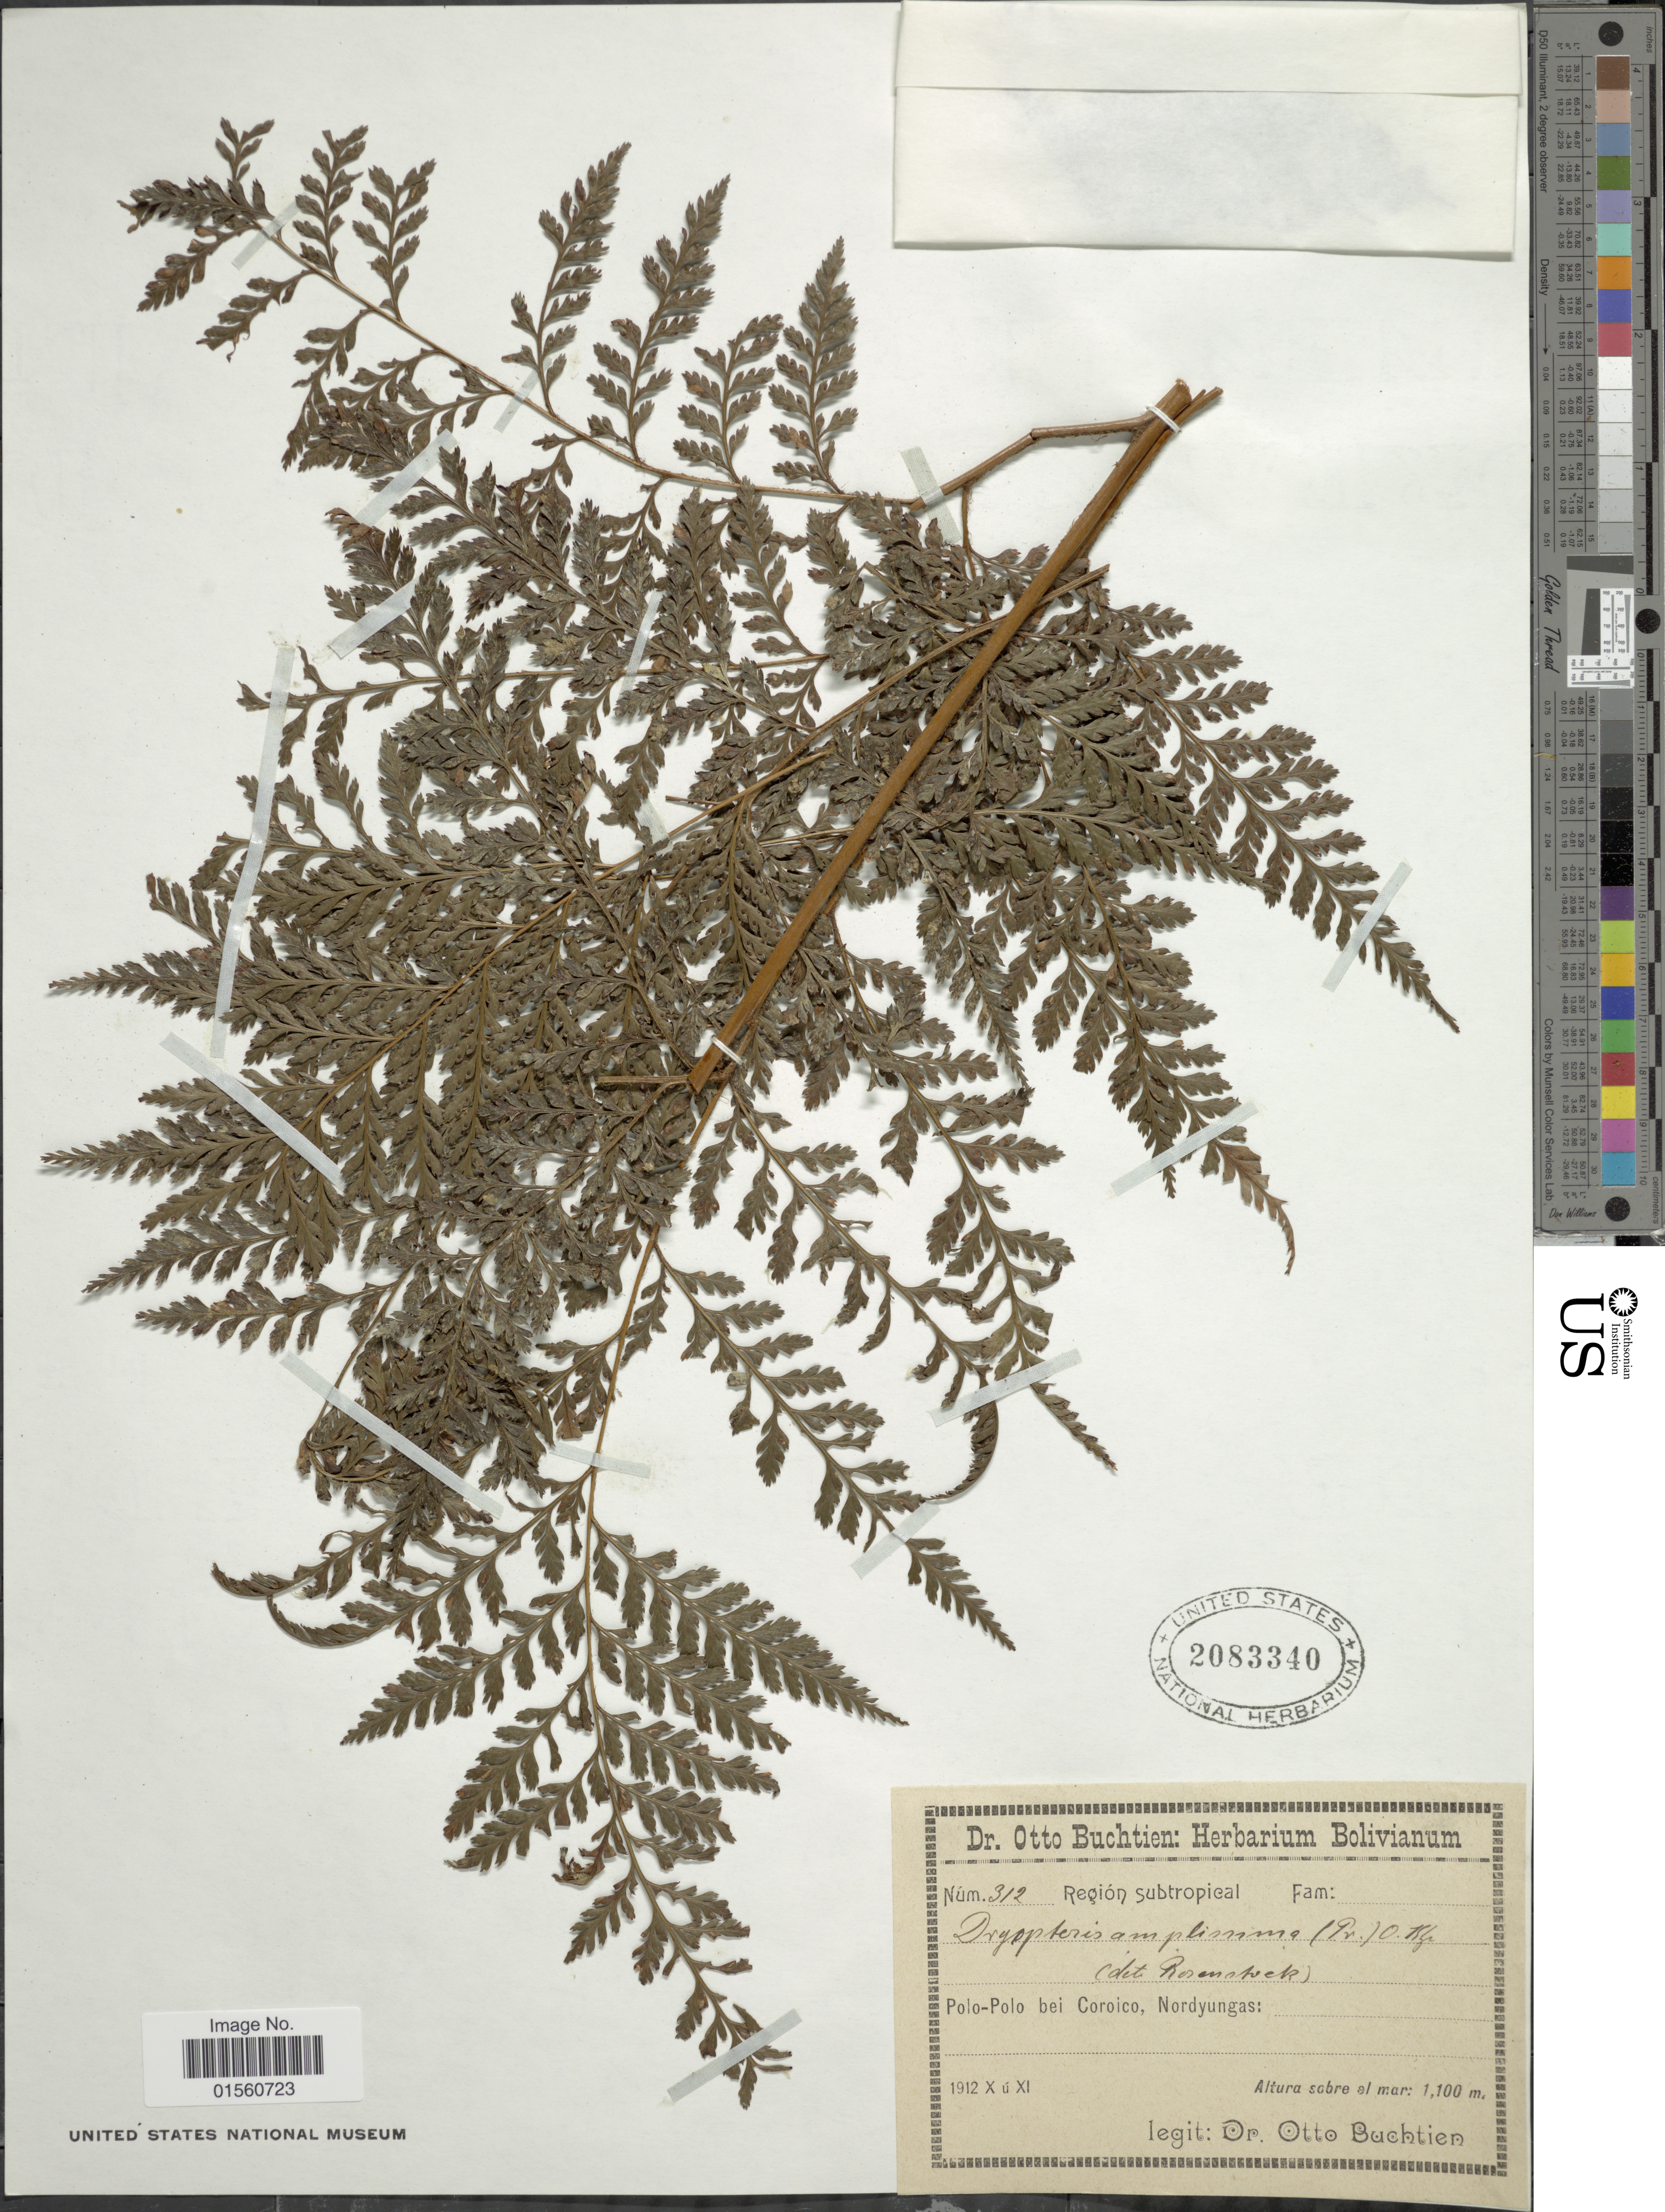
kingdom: Plantae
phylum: Tracheophyta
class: Polypodiopsida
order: Polypodiales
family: Dryopteridaceae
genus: Lastreopsis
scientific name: Lastreopsis amplissima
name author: (C. Presl) Tindale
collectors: O. Buchtien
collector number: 312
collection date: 1912-10/1912-11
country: Bolivia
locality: Polo-Polo bei Coroico, Nordyungas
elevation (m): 1100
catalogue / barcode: US 2083340